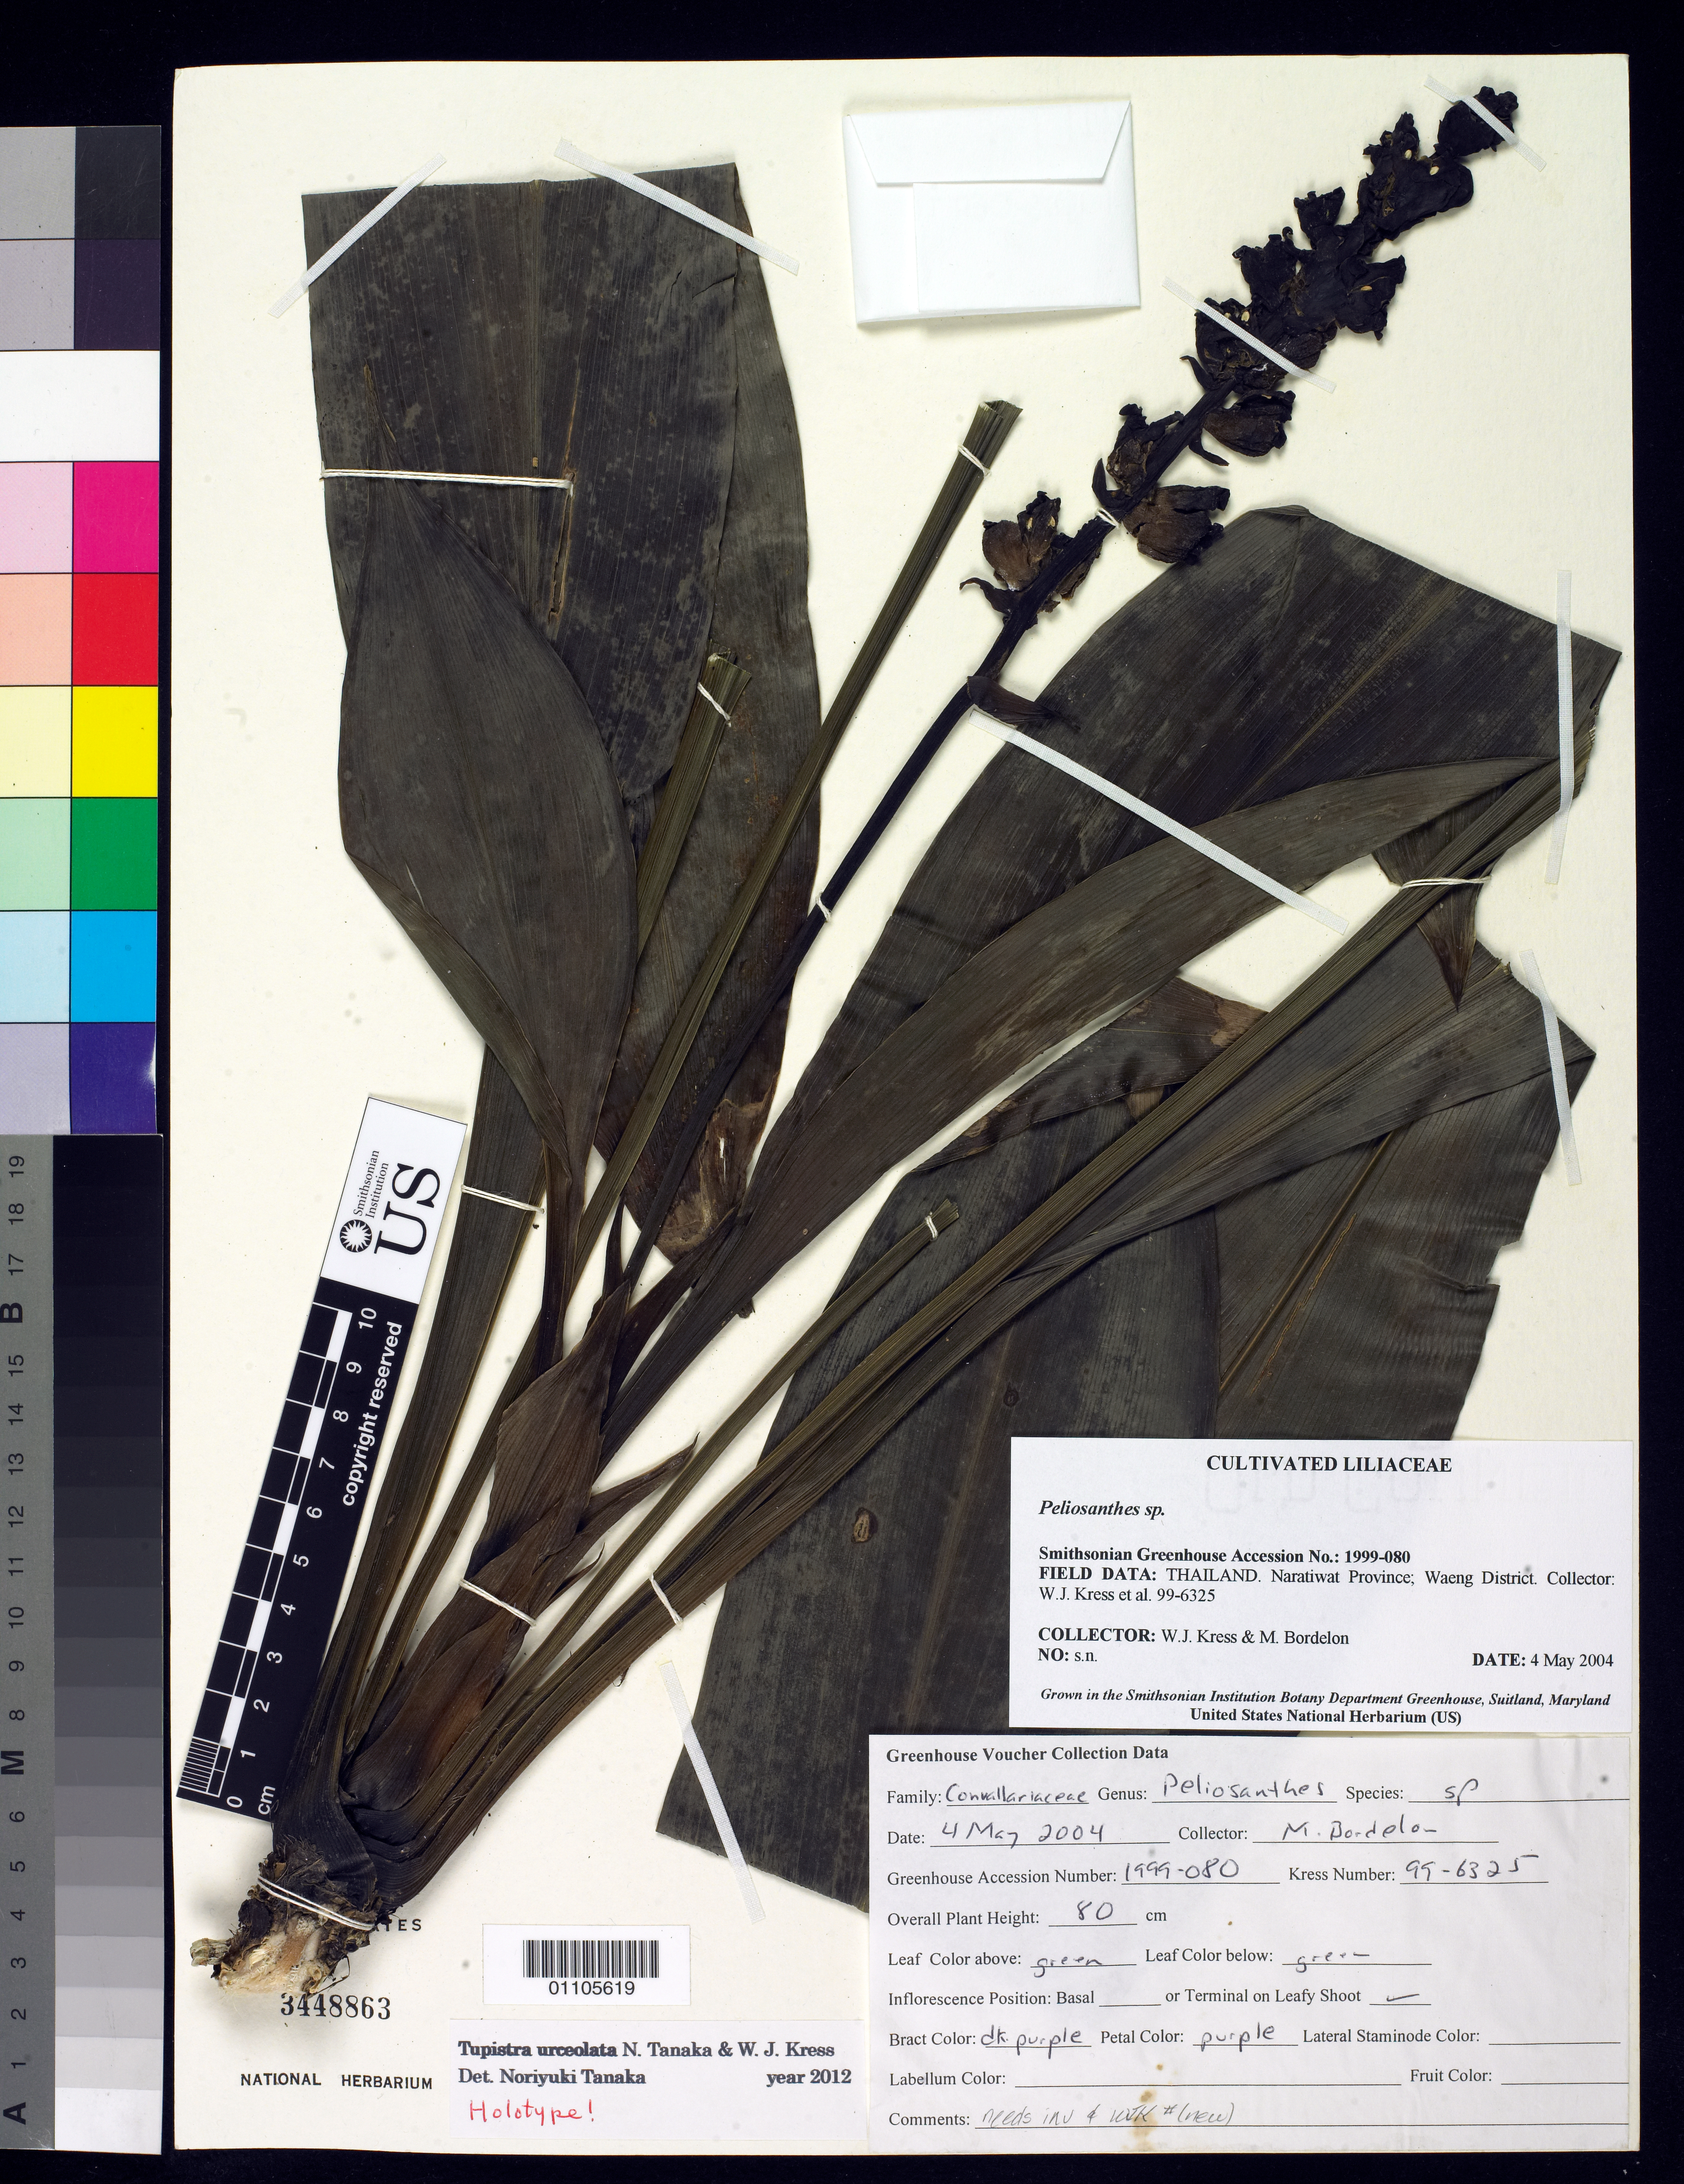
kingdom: Plantae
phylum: Tracheophyta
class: Liliopsida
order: Asparagales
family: Asparagaceae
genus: Tupistra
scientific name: Tupistra urceolata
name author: N. Tanaka & W.J. Kress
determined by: Tanaka, Noriyuki, Teikyo University (JAPAN)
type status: Holotype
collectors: W. J. Kress & M. Bordelon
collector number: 99-6325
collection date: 2004-05-04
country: Thailand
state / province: Narathiwat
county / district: Waeng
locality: Naratiwat Province; Waeng District.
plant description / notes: Grown in the Smithsonian Institution Botany Departmen Greenhouse, Suitland, Maryland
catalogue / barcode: US 3448863